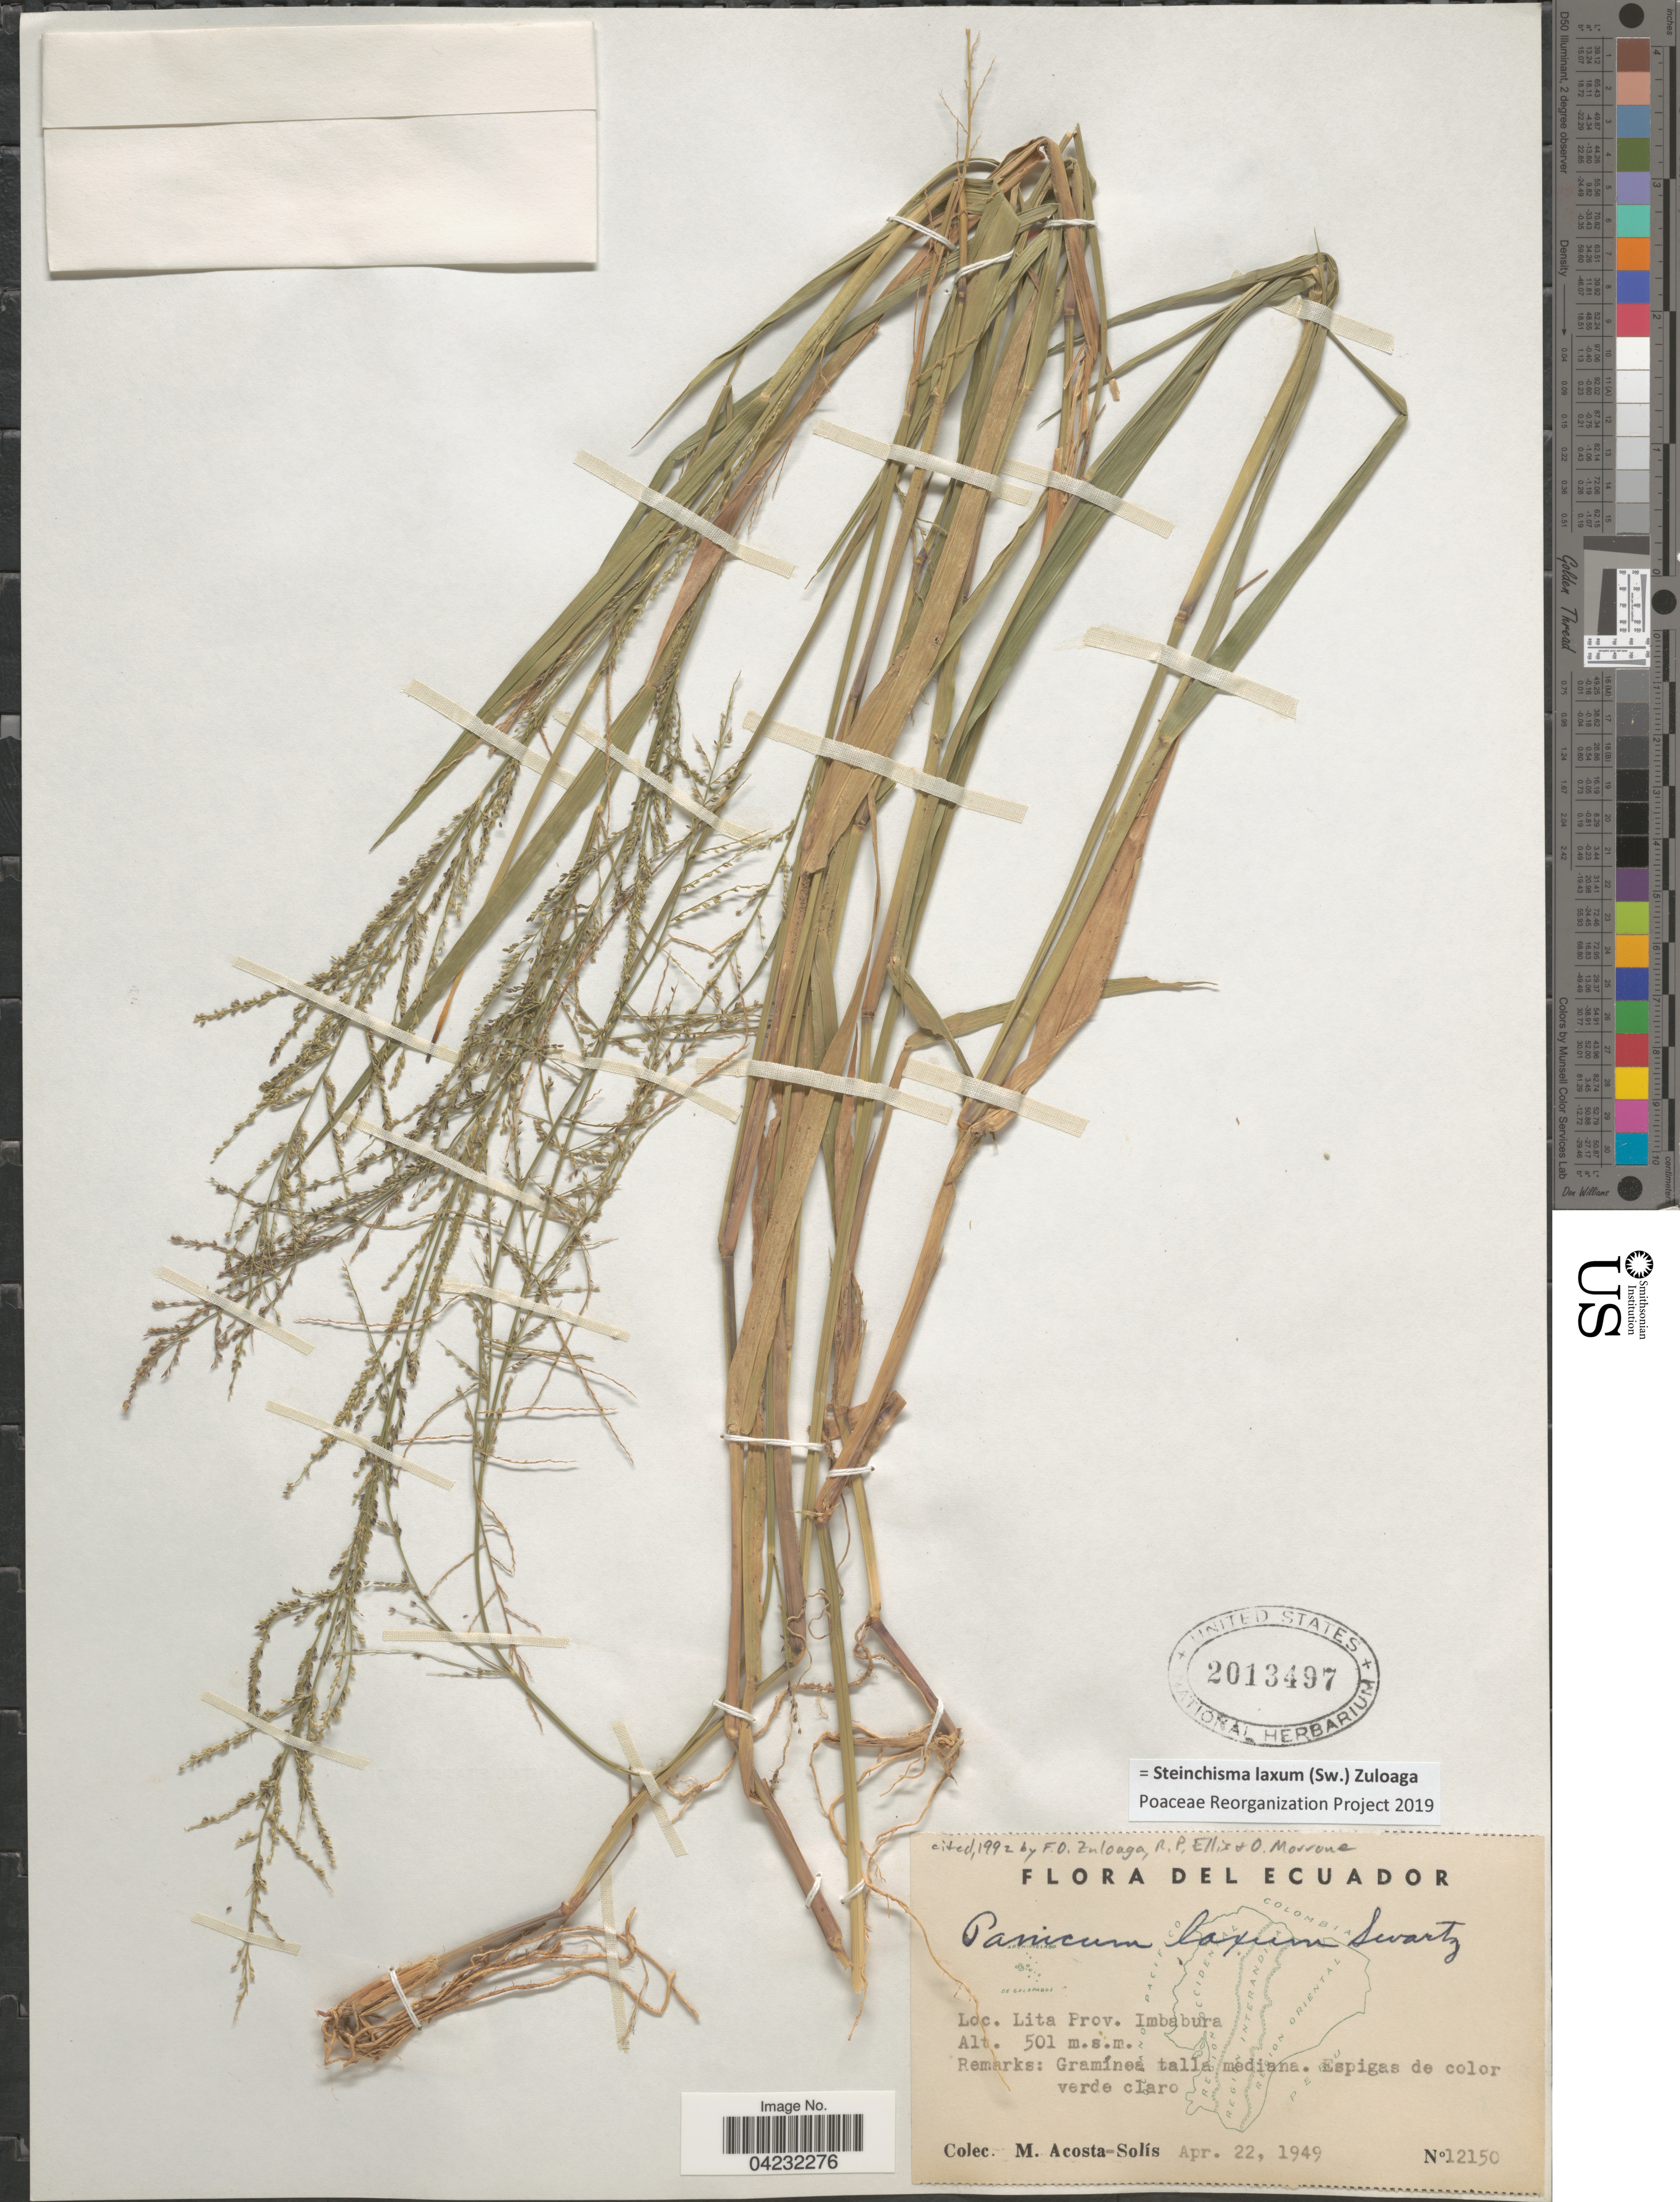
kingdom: Plantae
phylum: Tracheophyta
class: Liliopsida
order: Poales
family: Poaceae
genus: Steinchisma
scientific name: Steinchisma laxum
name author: (Sw.) Zuloaga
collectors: M. Acosta Solis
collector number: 12150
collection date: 1949-04-22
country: Ecuador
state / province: Imbabura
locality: Lita Prov.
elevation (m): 501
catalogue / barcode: US 2013497